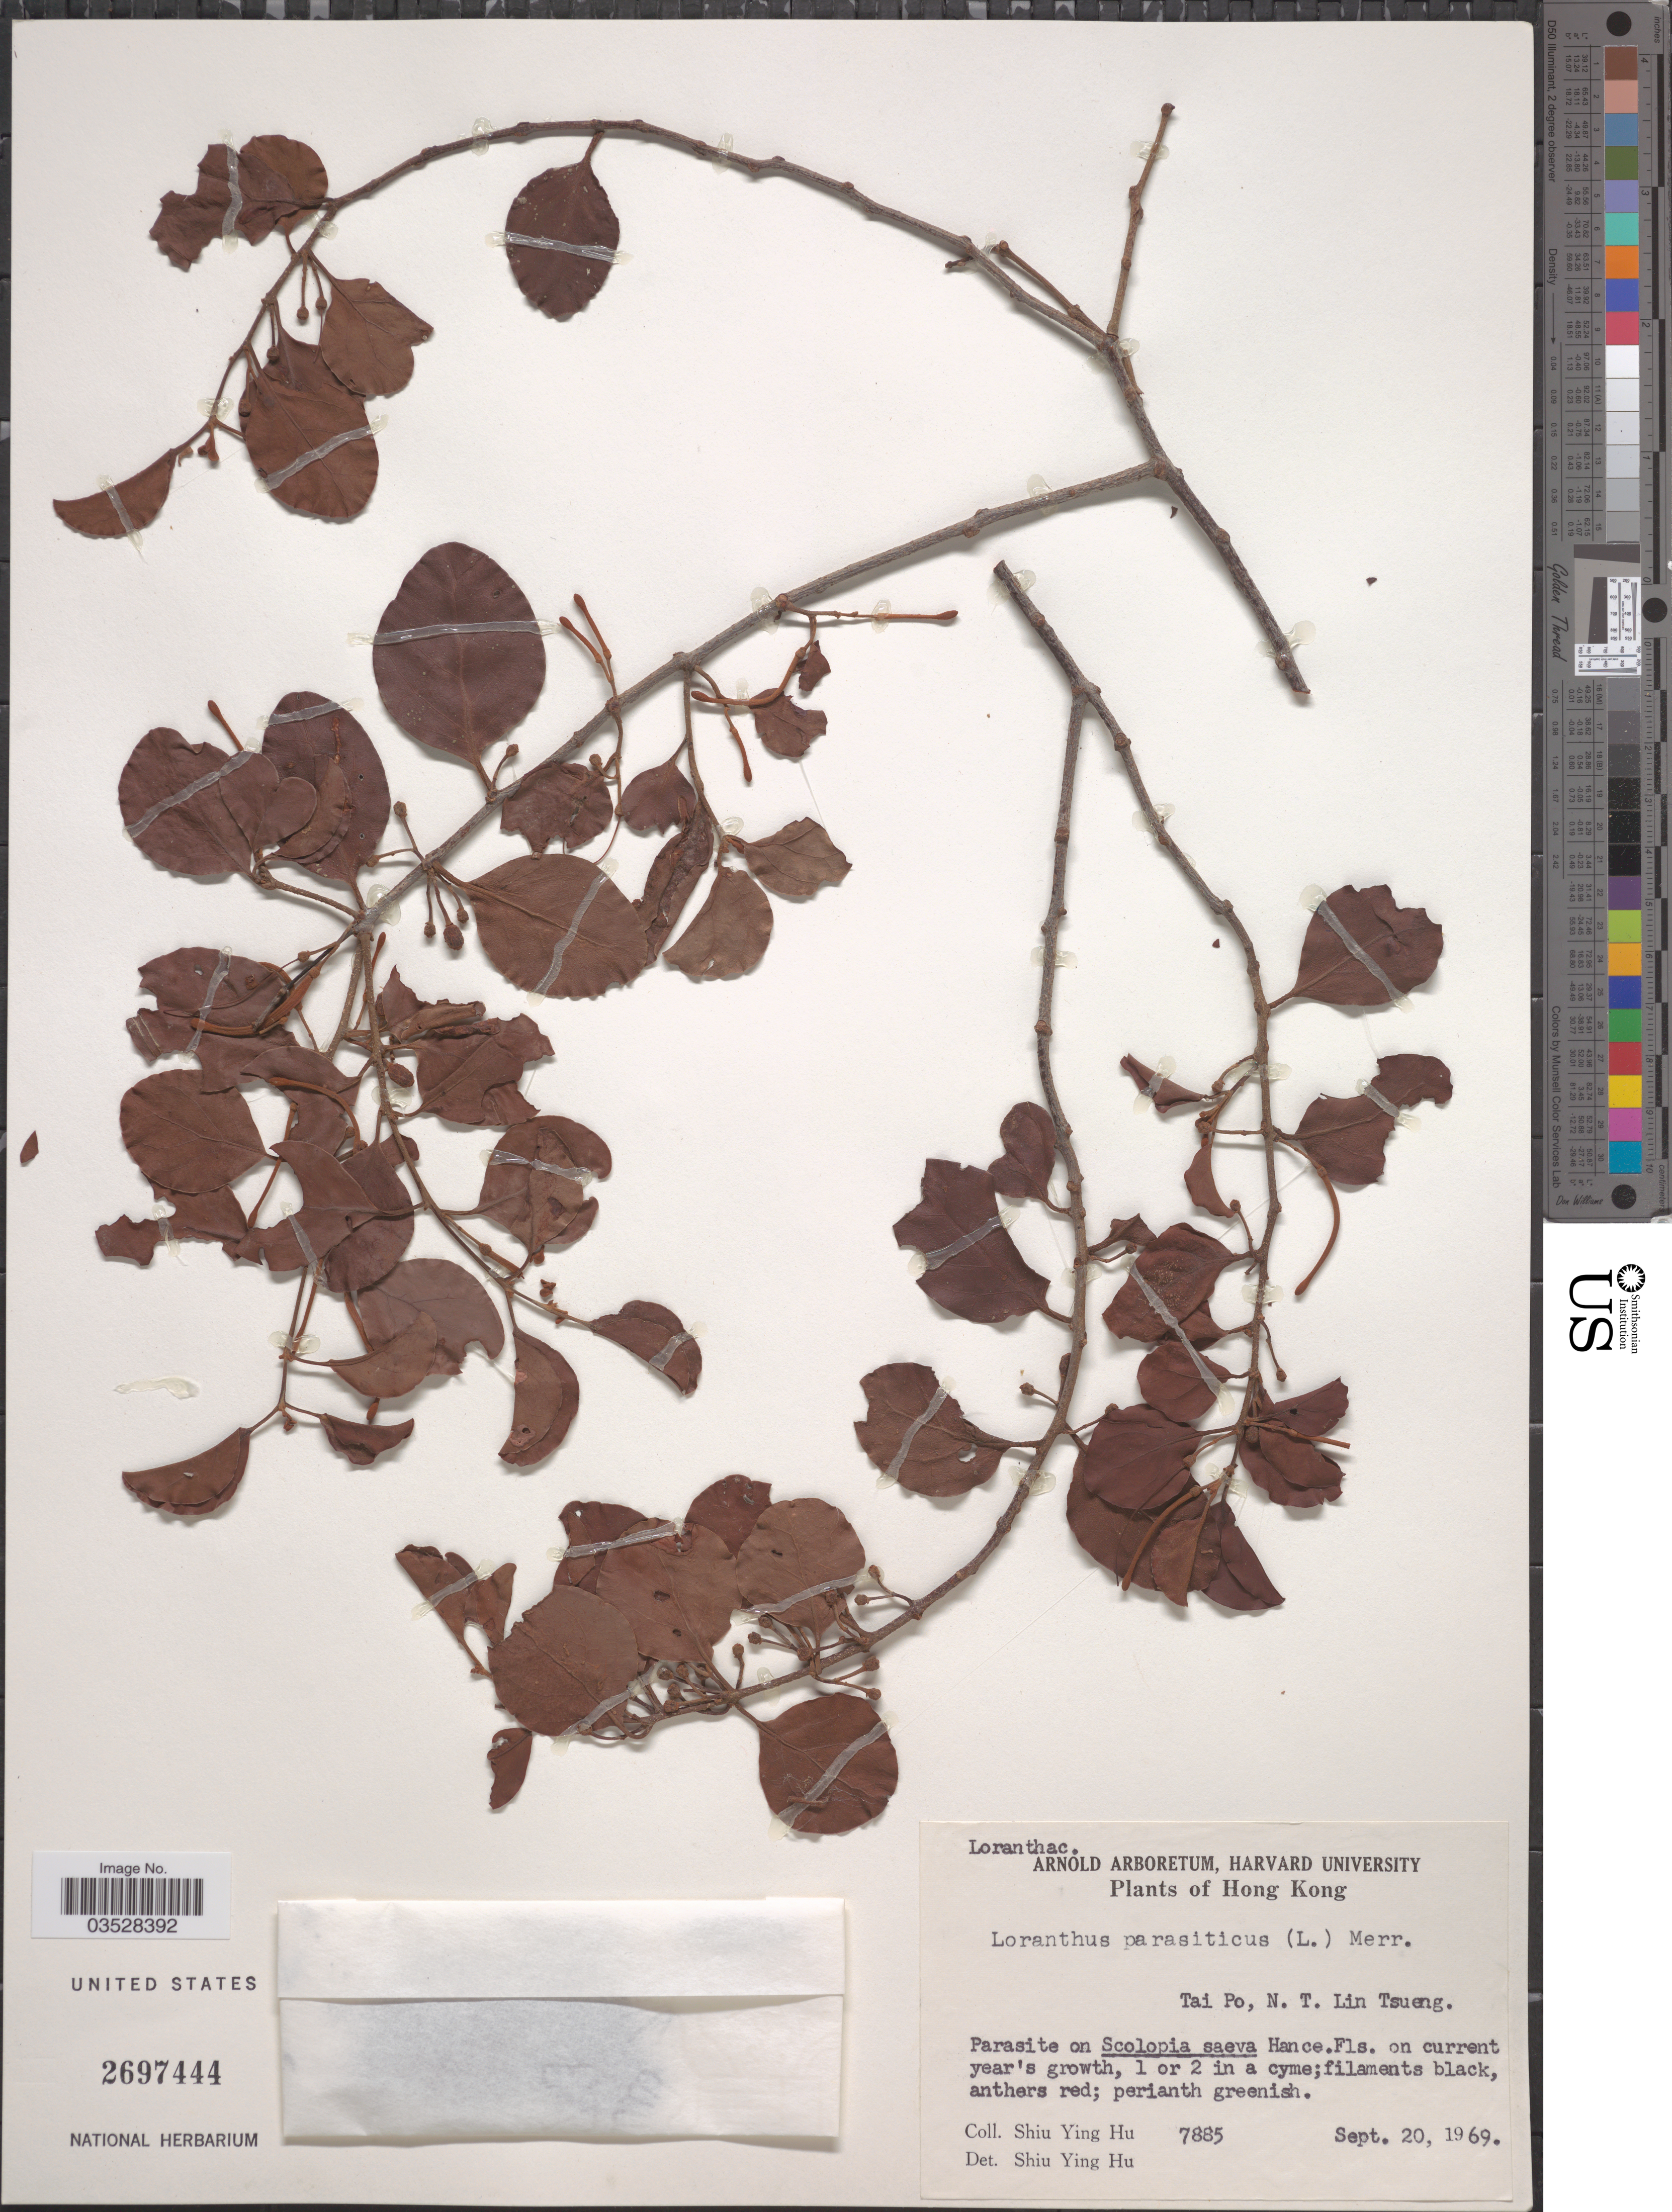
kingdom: Plantae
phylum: Tracheophyta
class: Magnoliopsida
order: Santalales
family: Loranthaceae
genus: Loranthus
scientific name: Loranthus parasiticus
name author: Druce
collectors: S. Y. Hu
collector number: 7885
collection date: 1969-09-20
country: China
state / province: Hong Kong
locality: Tai Po, N. T. Lin Tsueng.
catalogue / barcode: US 2697444